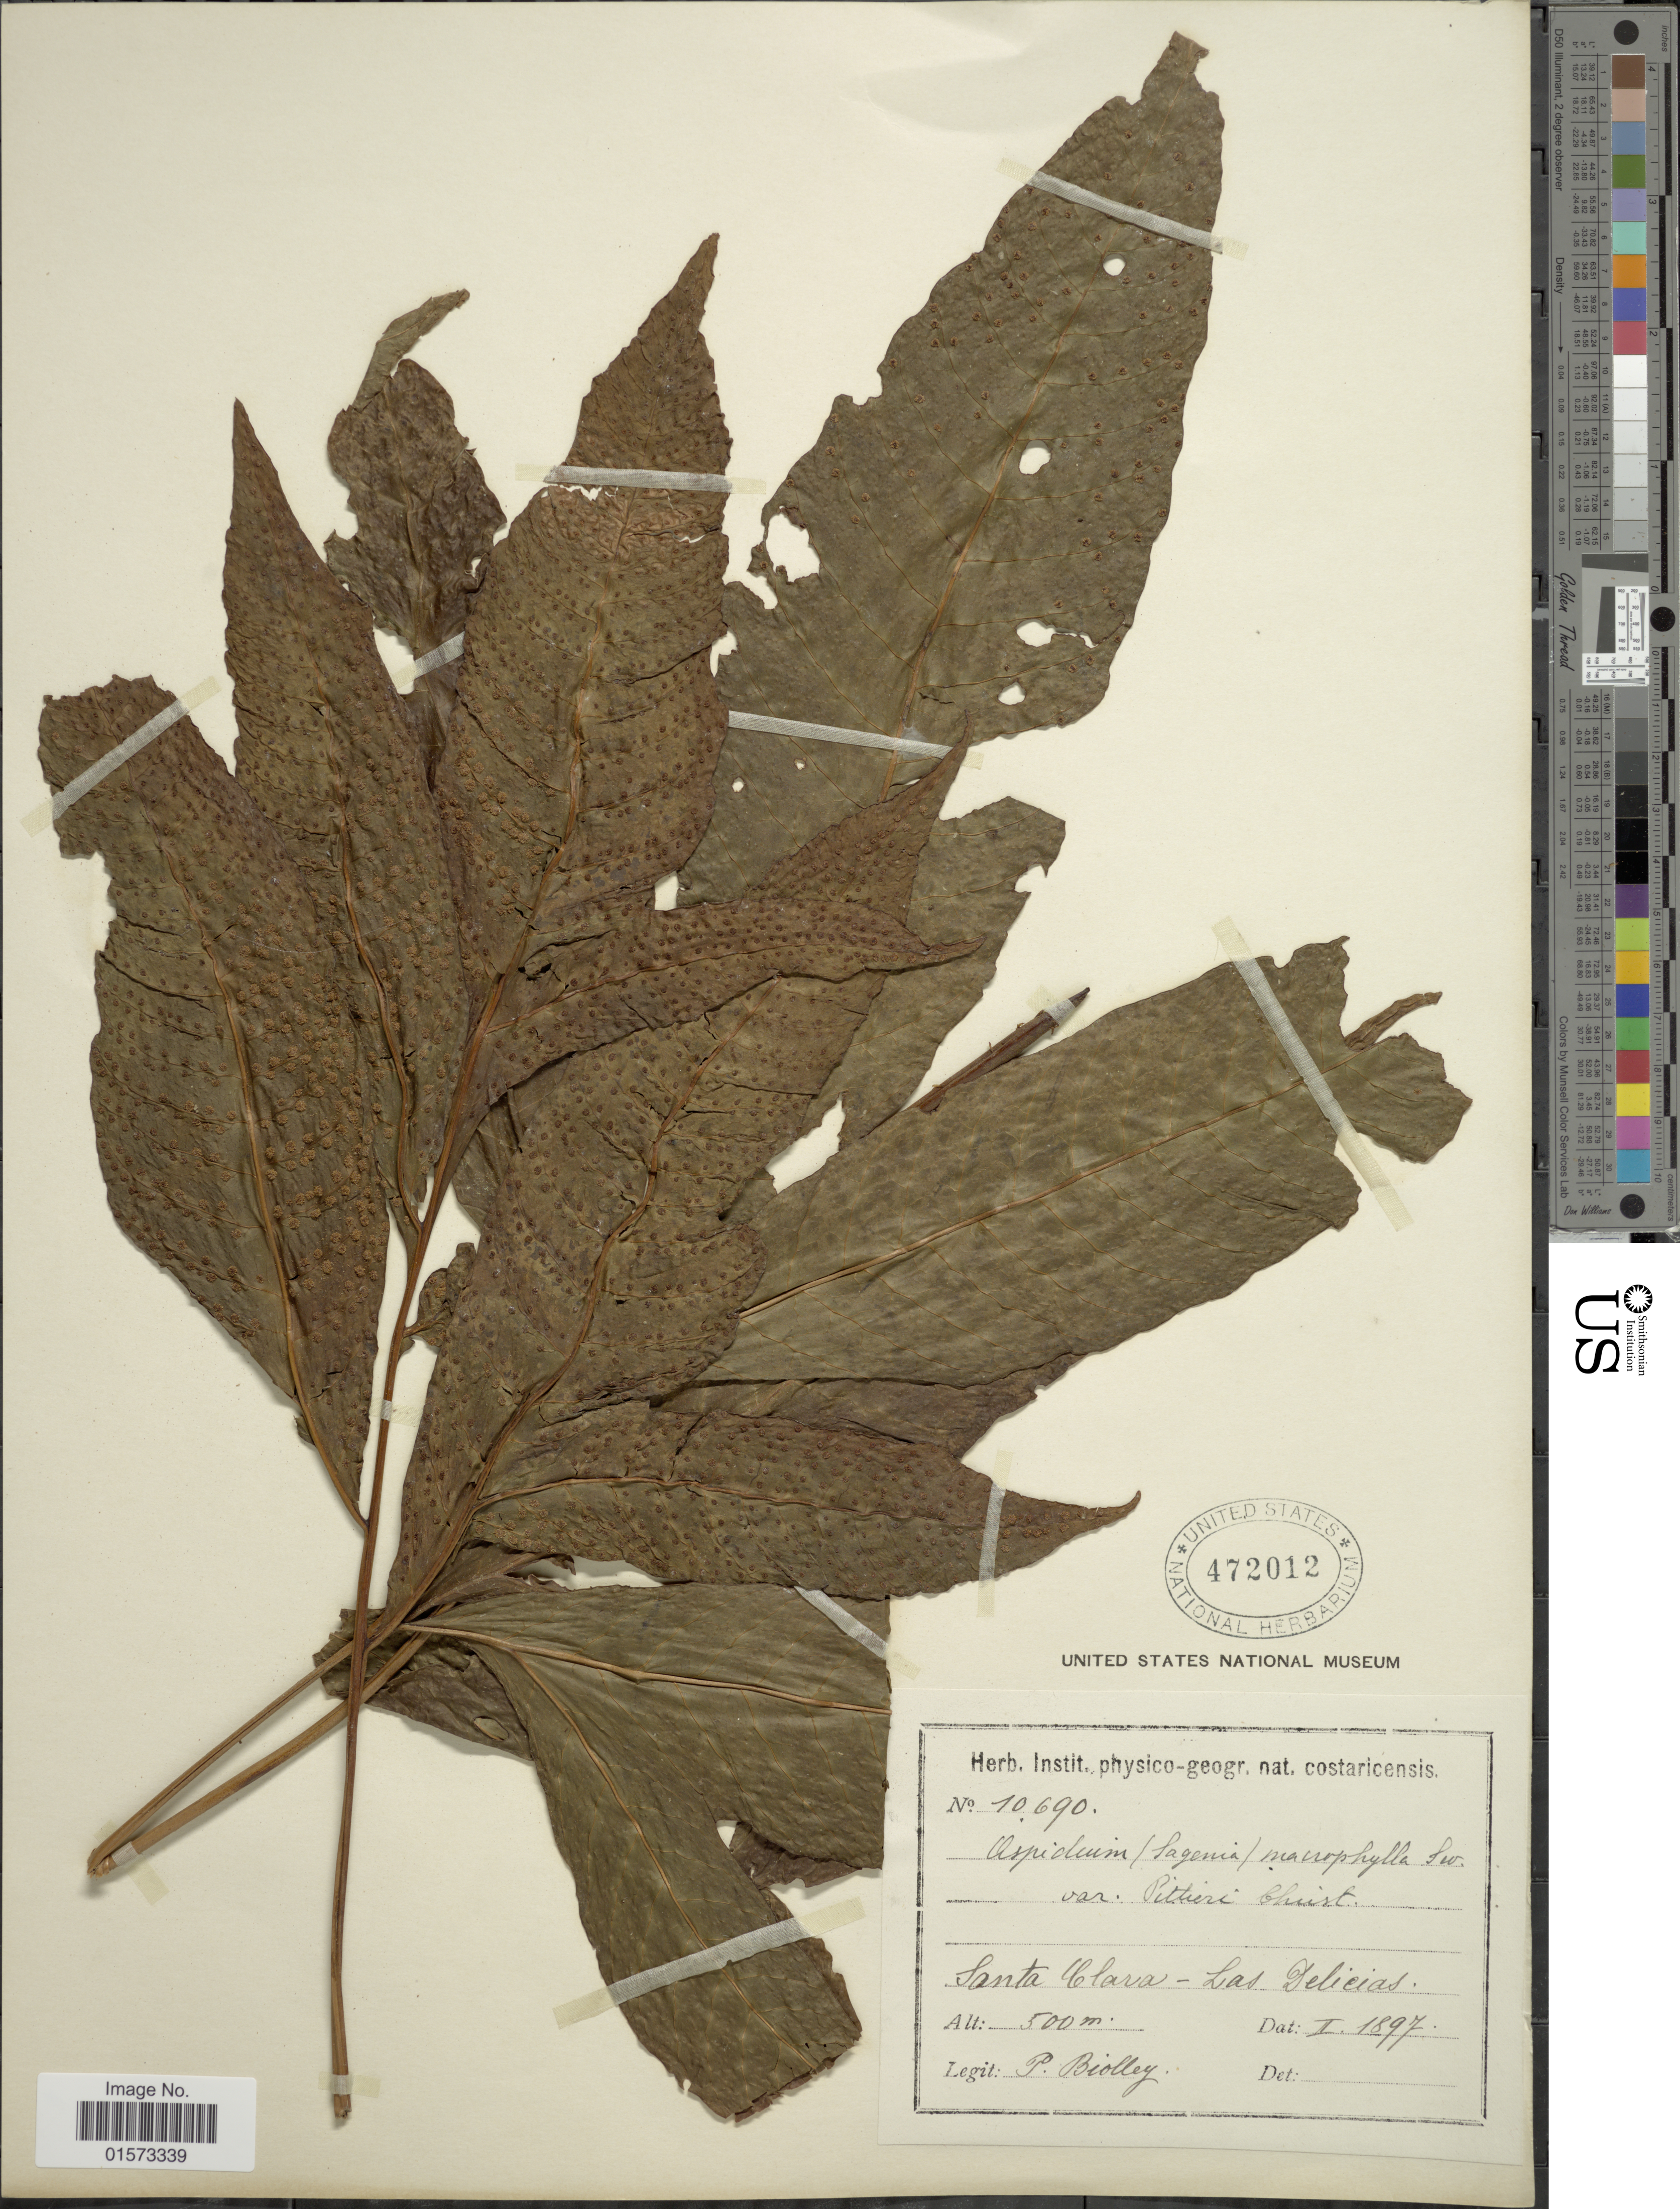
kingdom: Plantae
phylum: Tracheophyta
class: Polypodiopsida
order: Polypodiales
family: Tectariaceae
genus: Tectaria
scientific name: Tectaria incisa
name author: Cav.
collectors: P. Biolley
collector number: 10690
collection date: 1897-02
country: Costa Rica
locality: Santa Clara - Las Delicias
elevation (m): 500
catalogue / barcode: US 472012